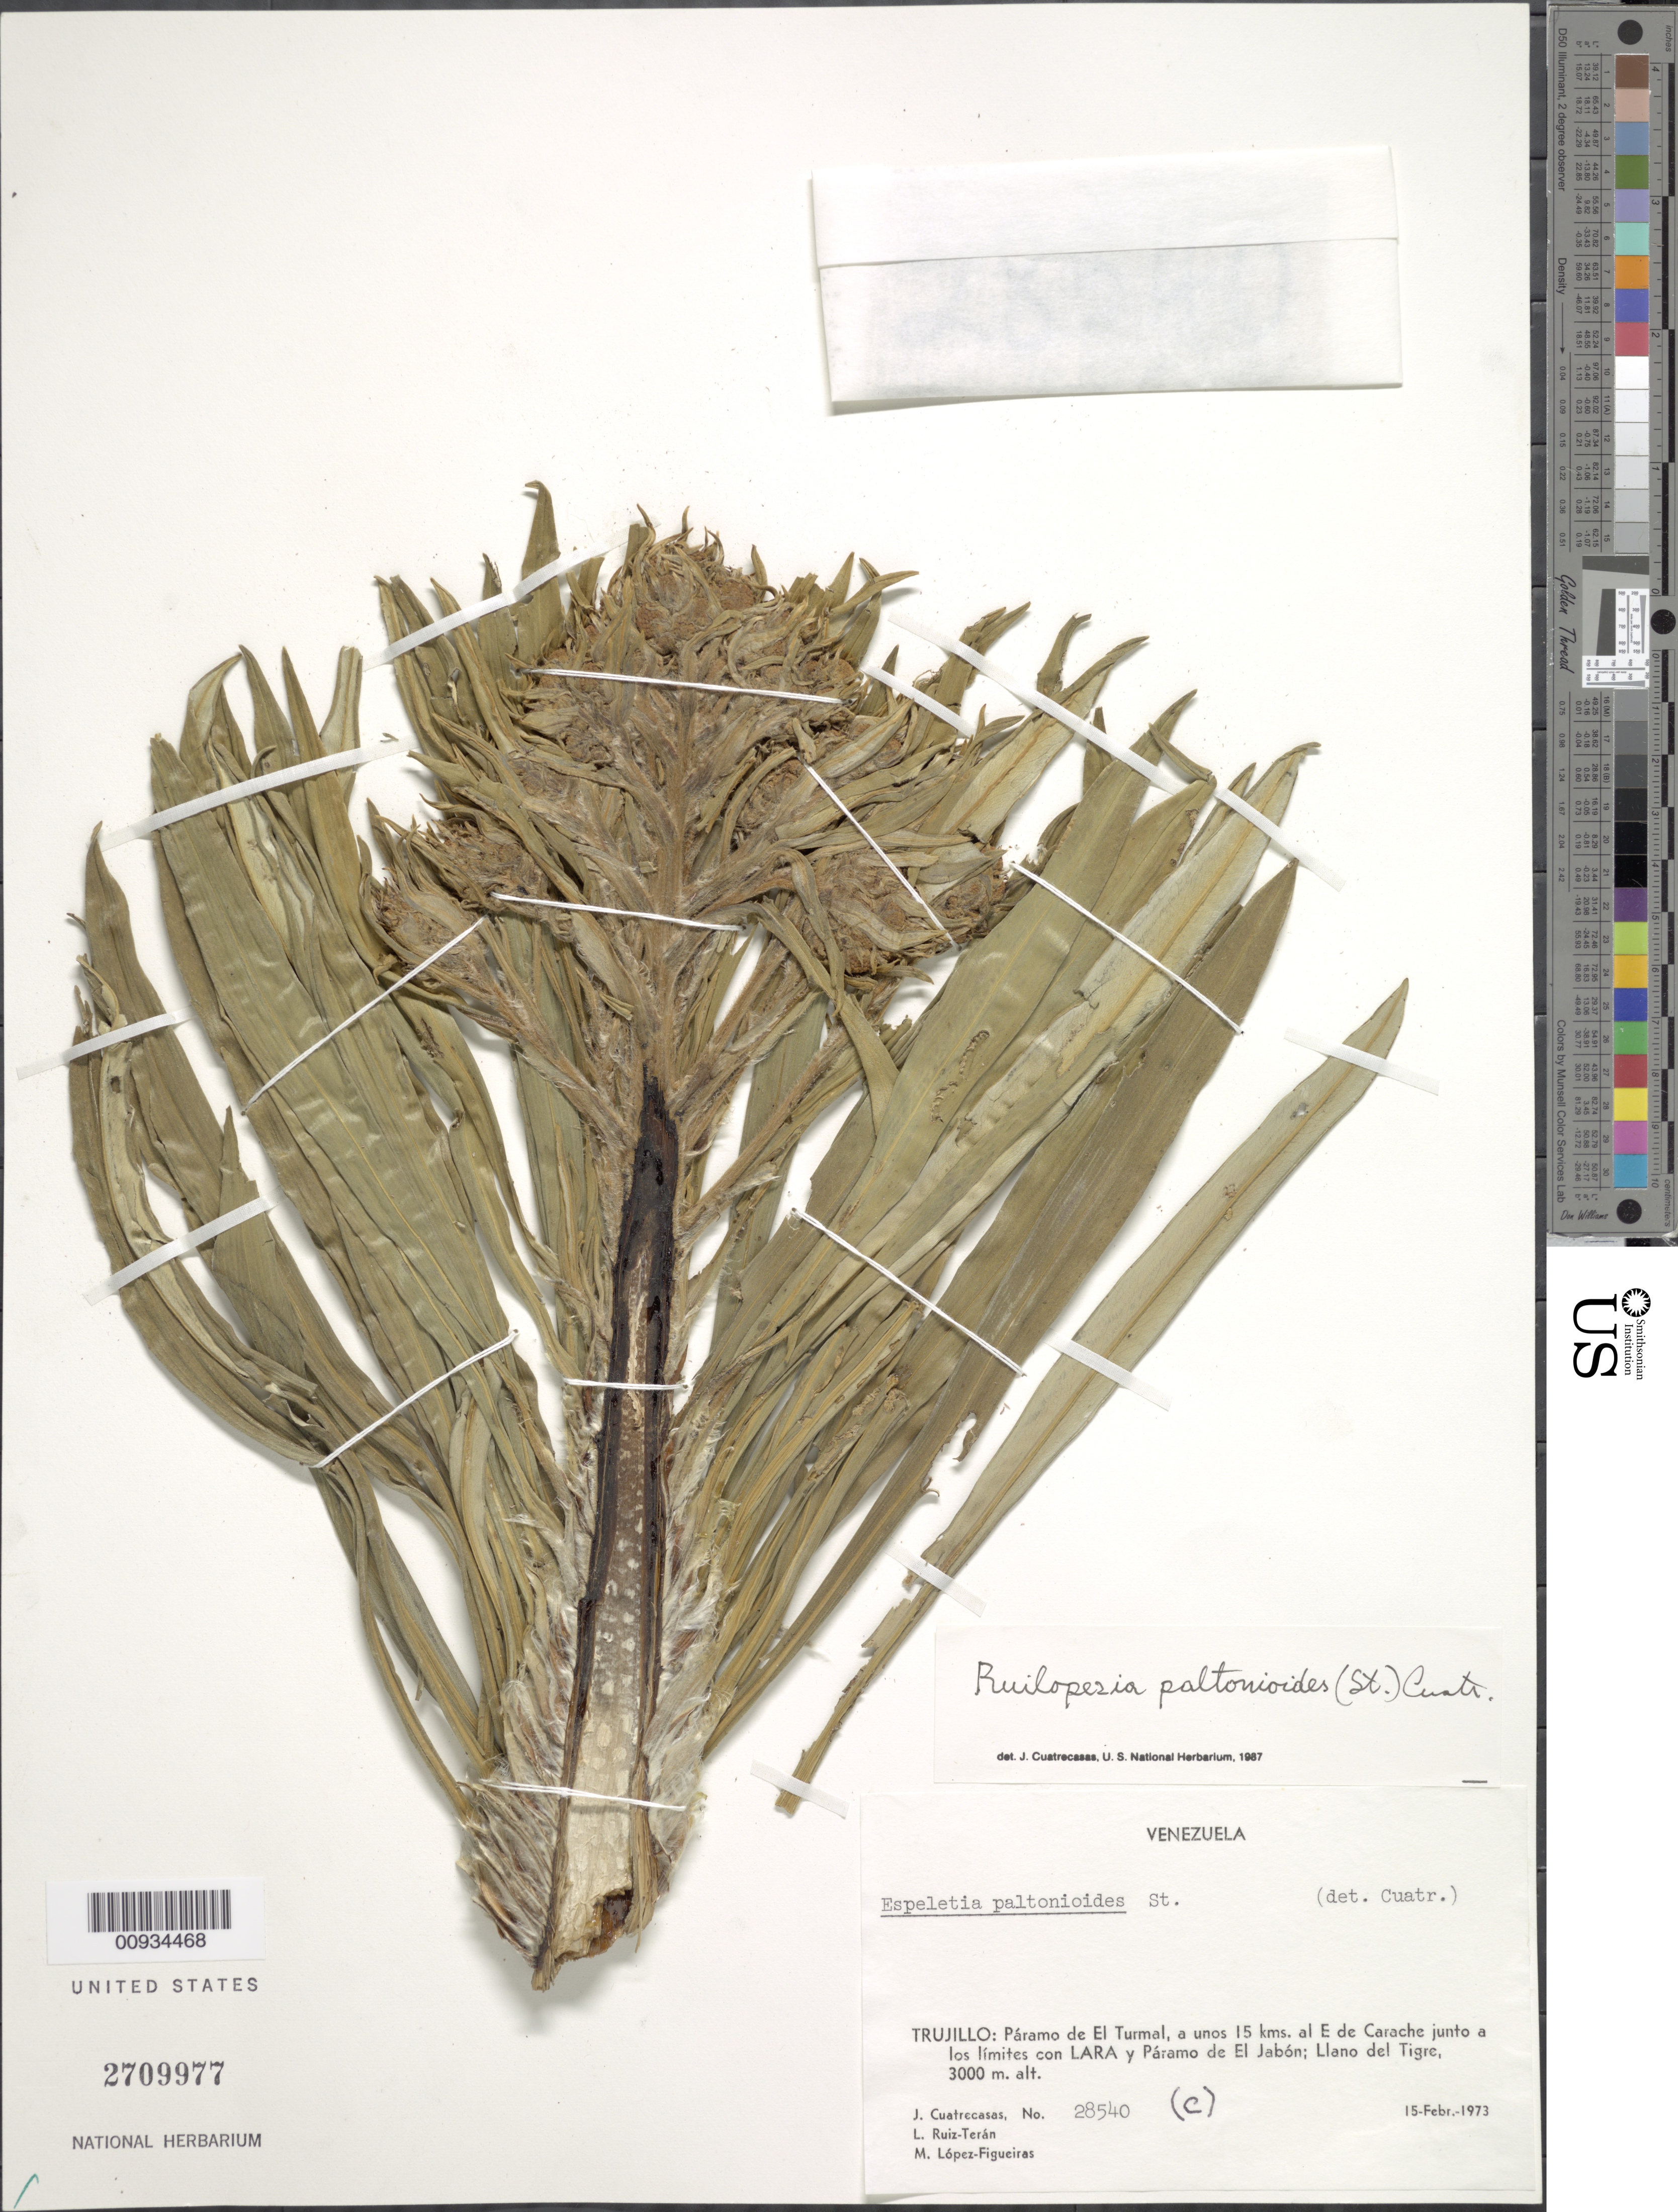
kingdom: Plantae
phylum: Tracheophyta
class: Magnoliopsida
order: Asterales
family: Asteraceae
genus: Ruilopezia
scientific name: Ruilopezia paltonioides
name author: (Standl.) Cuatrec.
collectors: J. Cuatrecasas, L. E. Ruíz-Terán & M. López Figueiras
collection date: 1973-02-15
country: Venezuela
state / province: Trujillo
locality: Páramo de El Turmal. A unos 15 kms. al E de Carache junto a los límites con Lara y Páramo de El Jabón; Llano del Tigre.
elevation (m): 3000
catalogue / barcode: US 2709977